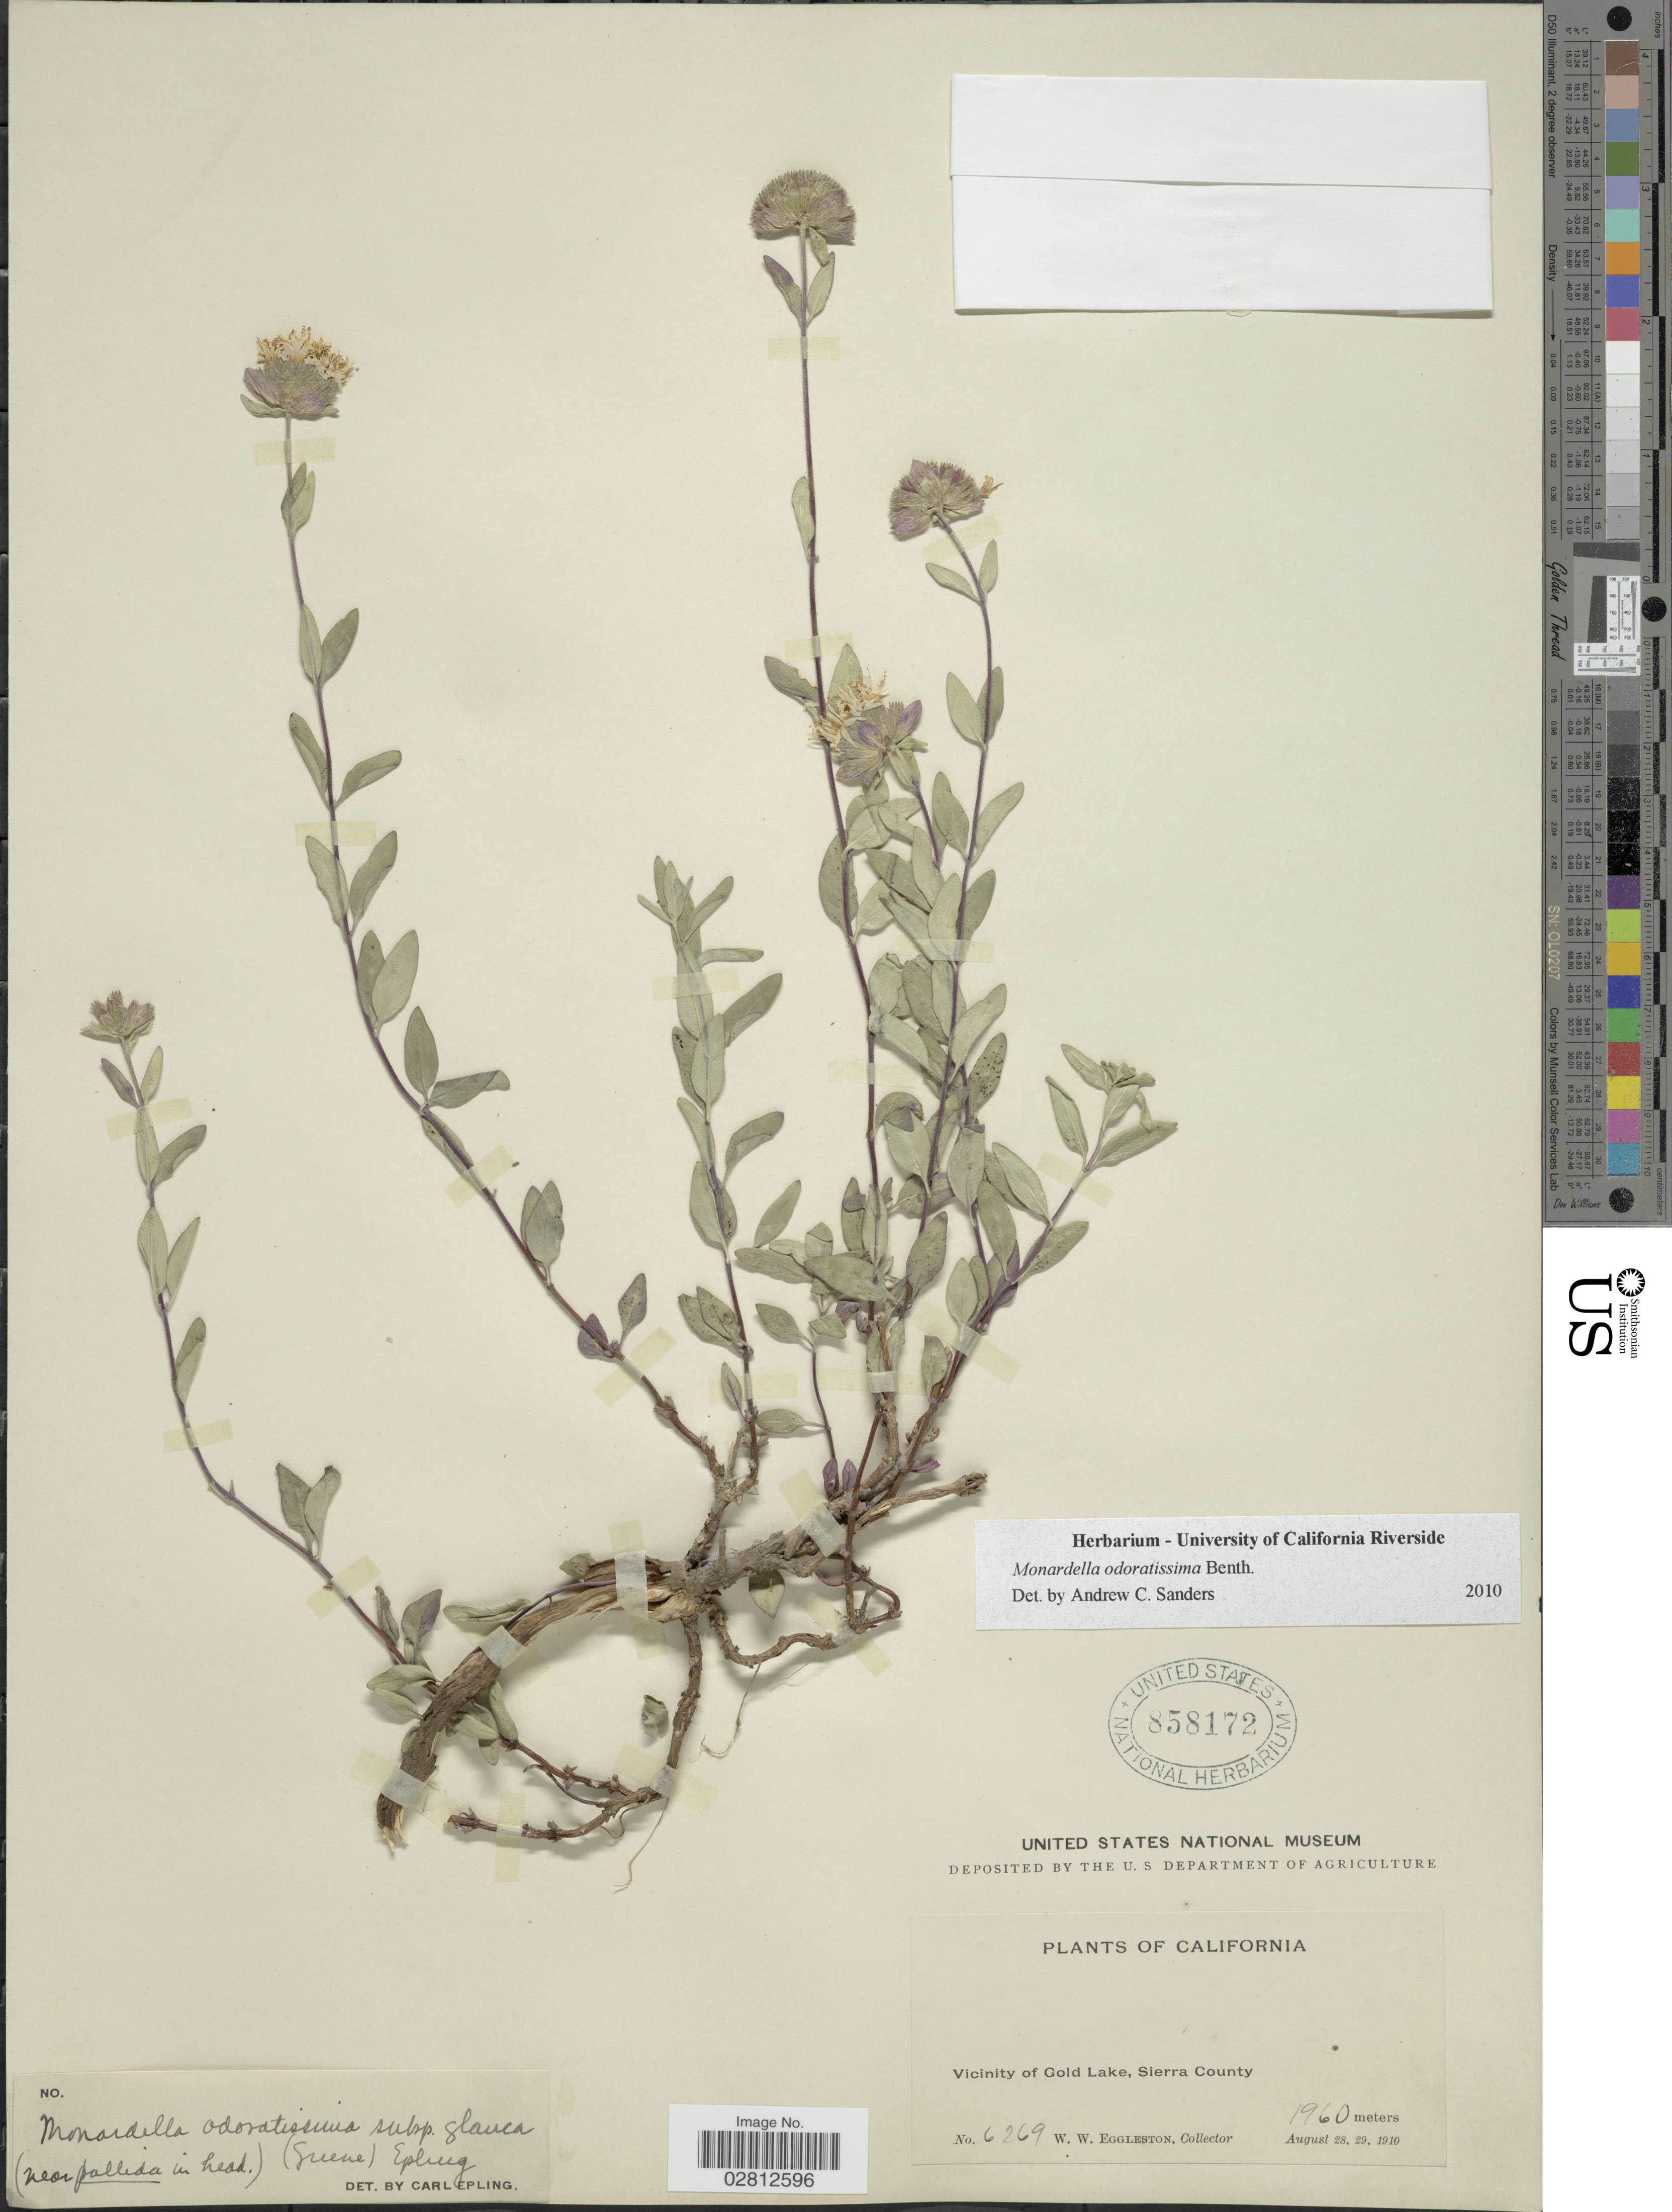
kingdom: Plantae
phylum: Tracheophyta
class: Magnoliopsida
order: Lamiales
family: Lamiaceae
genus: Monardella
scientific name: Monardella odoratissima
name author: Benth.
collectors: W. W. Eggleston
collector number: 6269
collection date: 1910-08-28/1910-08-29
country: United States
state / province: California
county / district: Sierra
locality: Vicinity of Gold Lake, Sierra County.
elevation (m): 1960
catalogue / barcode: US 858172